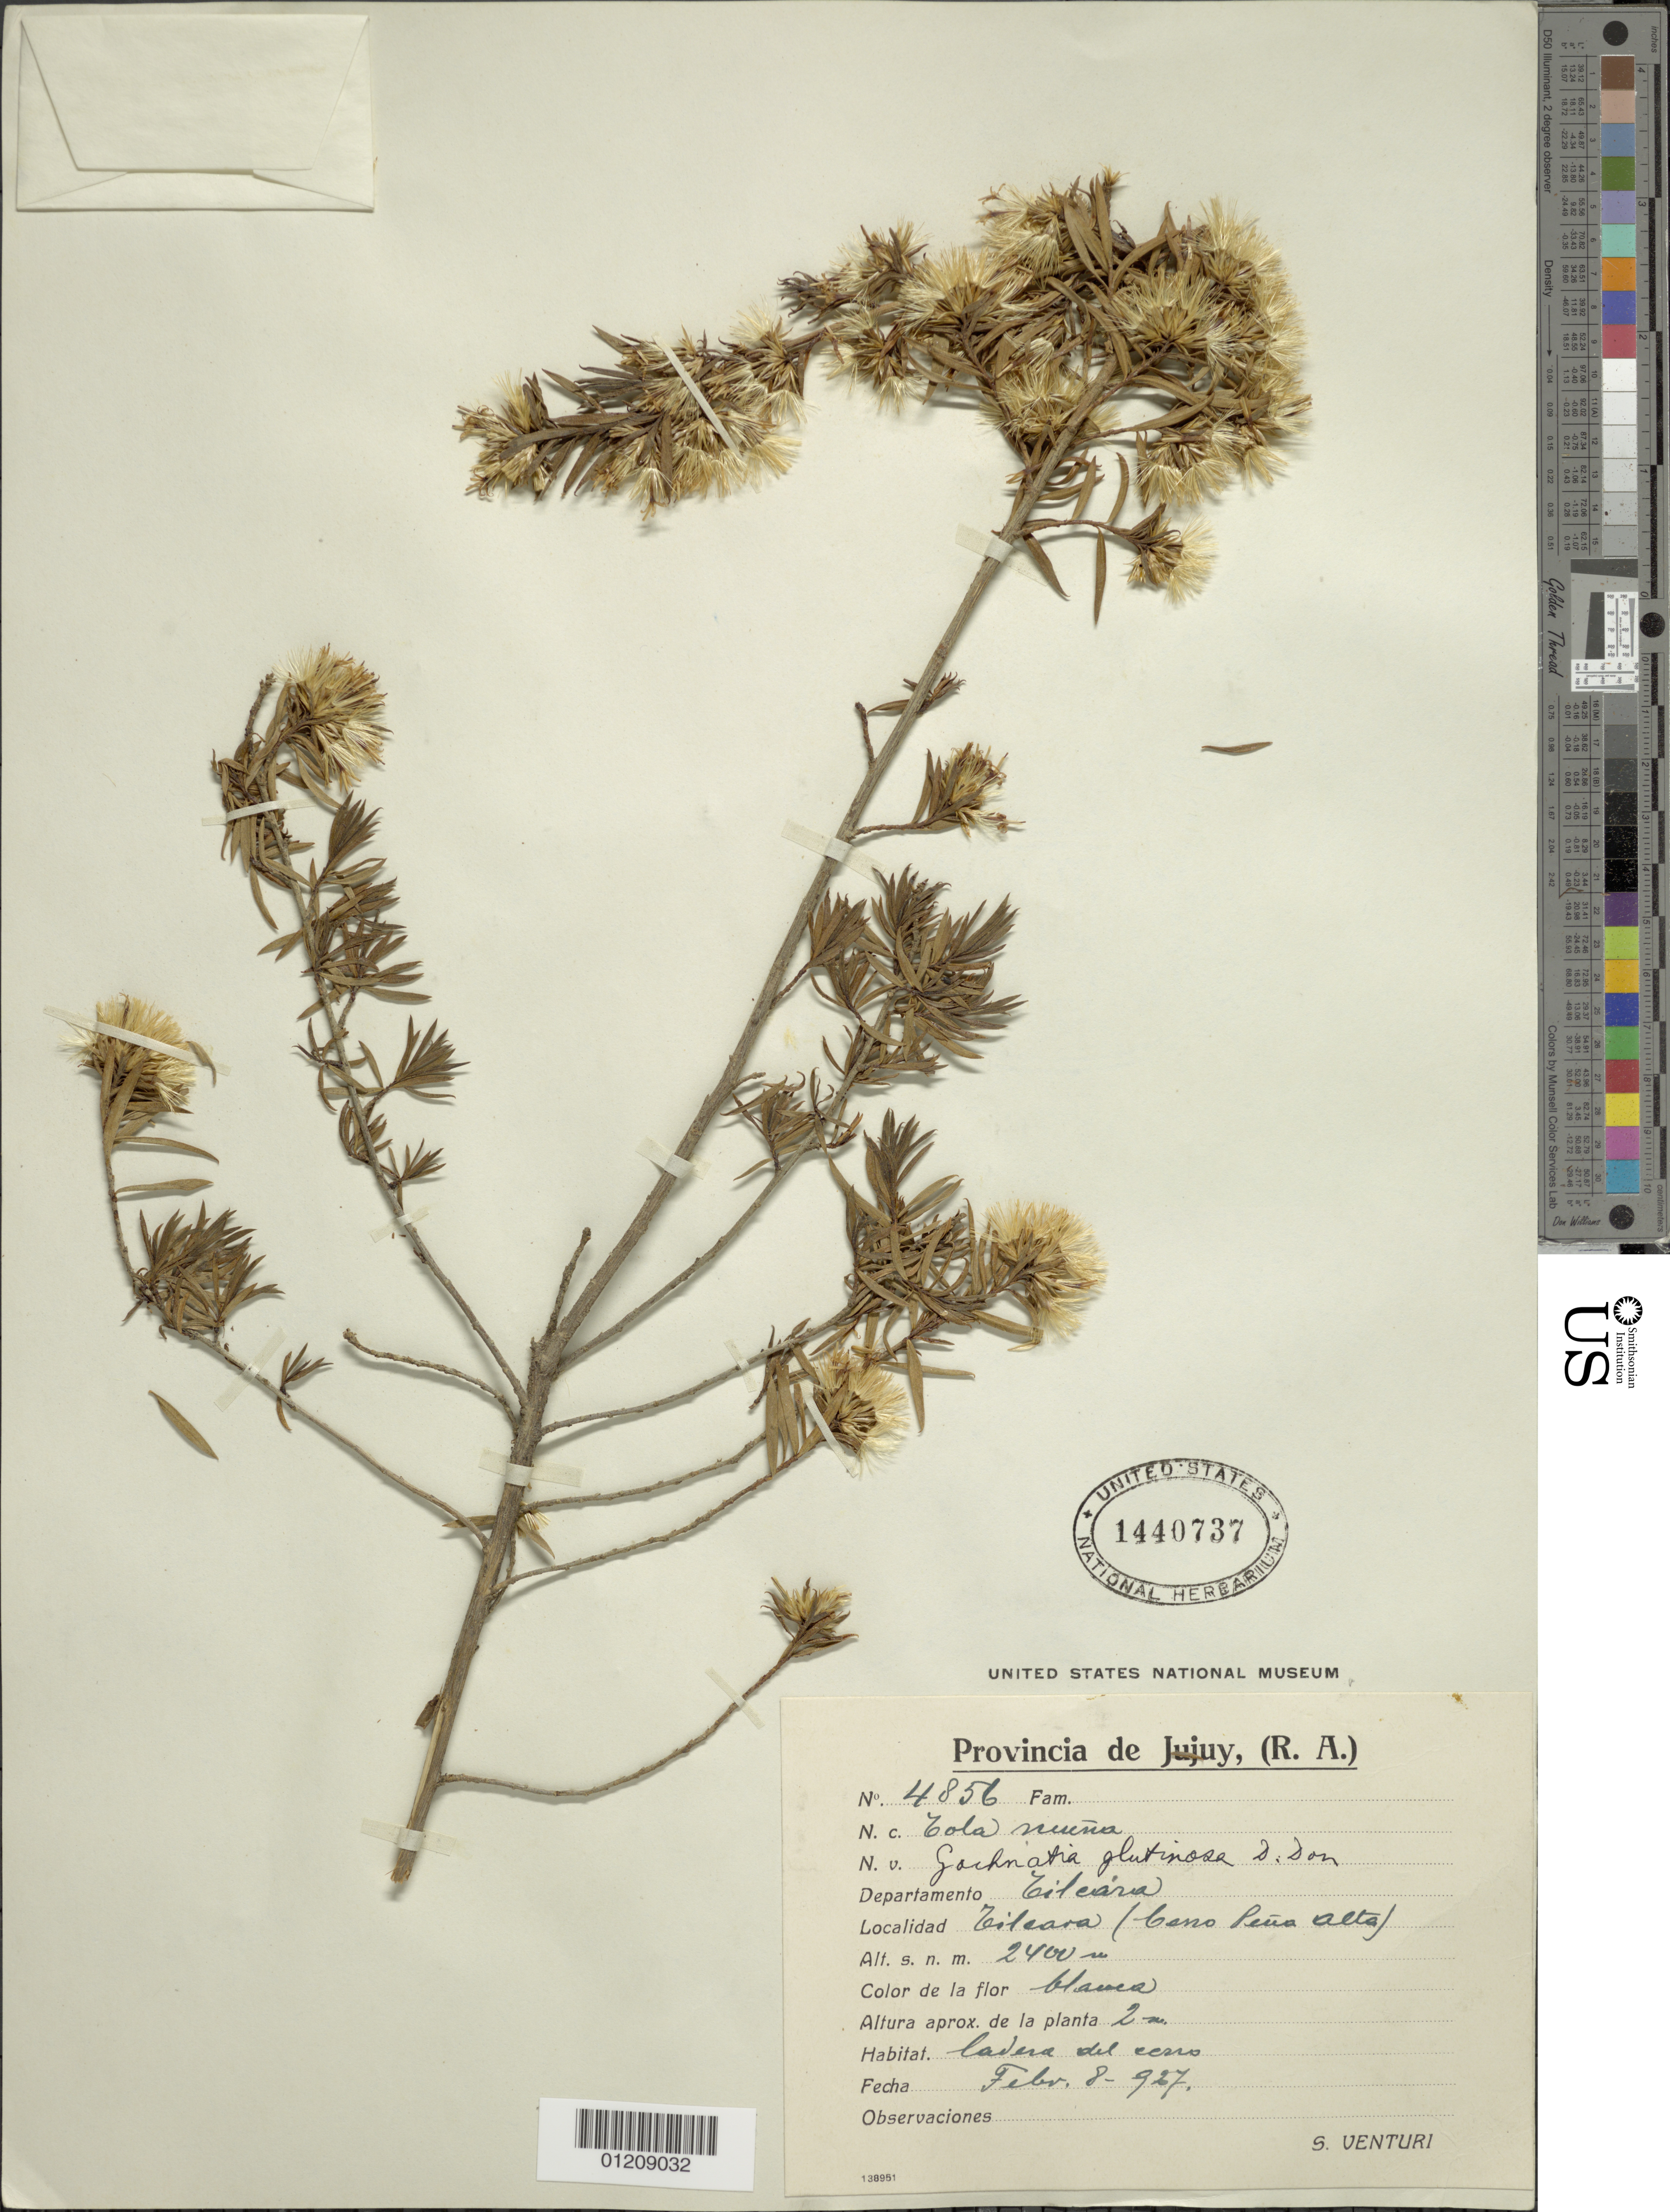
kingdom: Plantae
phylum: Tracheophyta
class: Magnoliopsida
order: Asterales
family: Asteraceae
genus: Pentaphorus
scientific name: Pentaphorus glutinosus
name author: D. Don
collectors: S. Venturi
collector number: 4856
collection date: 1927-02-08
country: Argentina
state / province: Jujuy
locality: Cileiaria; Tilcara (Cano Pena alta)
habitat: ladera del cerro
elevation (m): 2400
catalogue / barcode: US 1440737